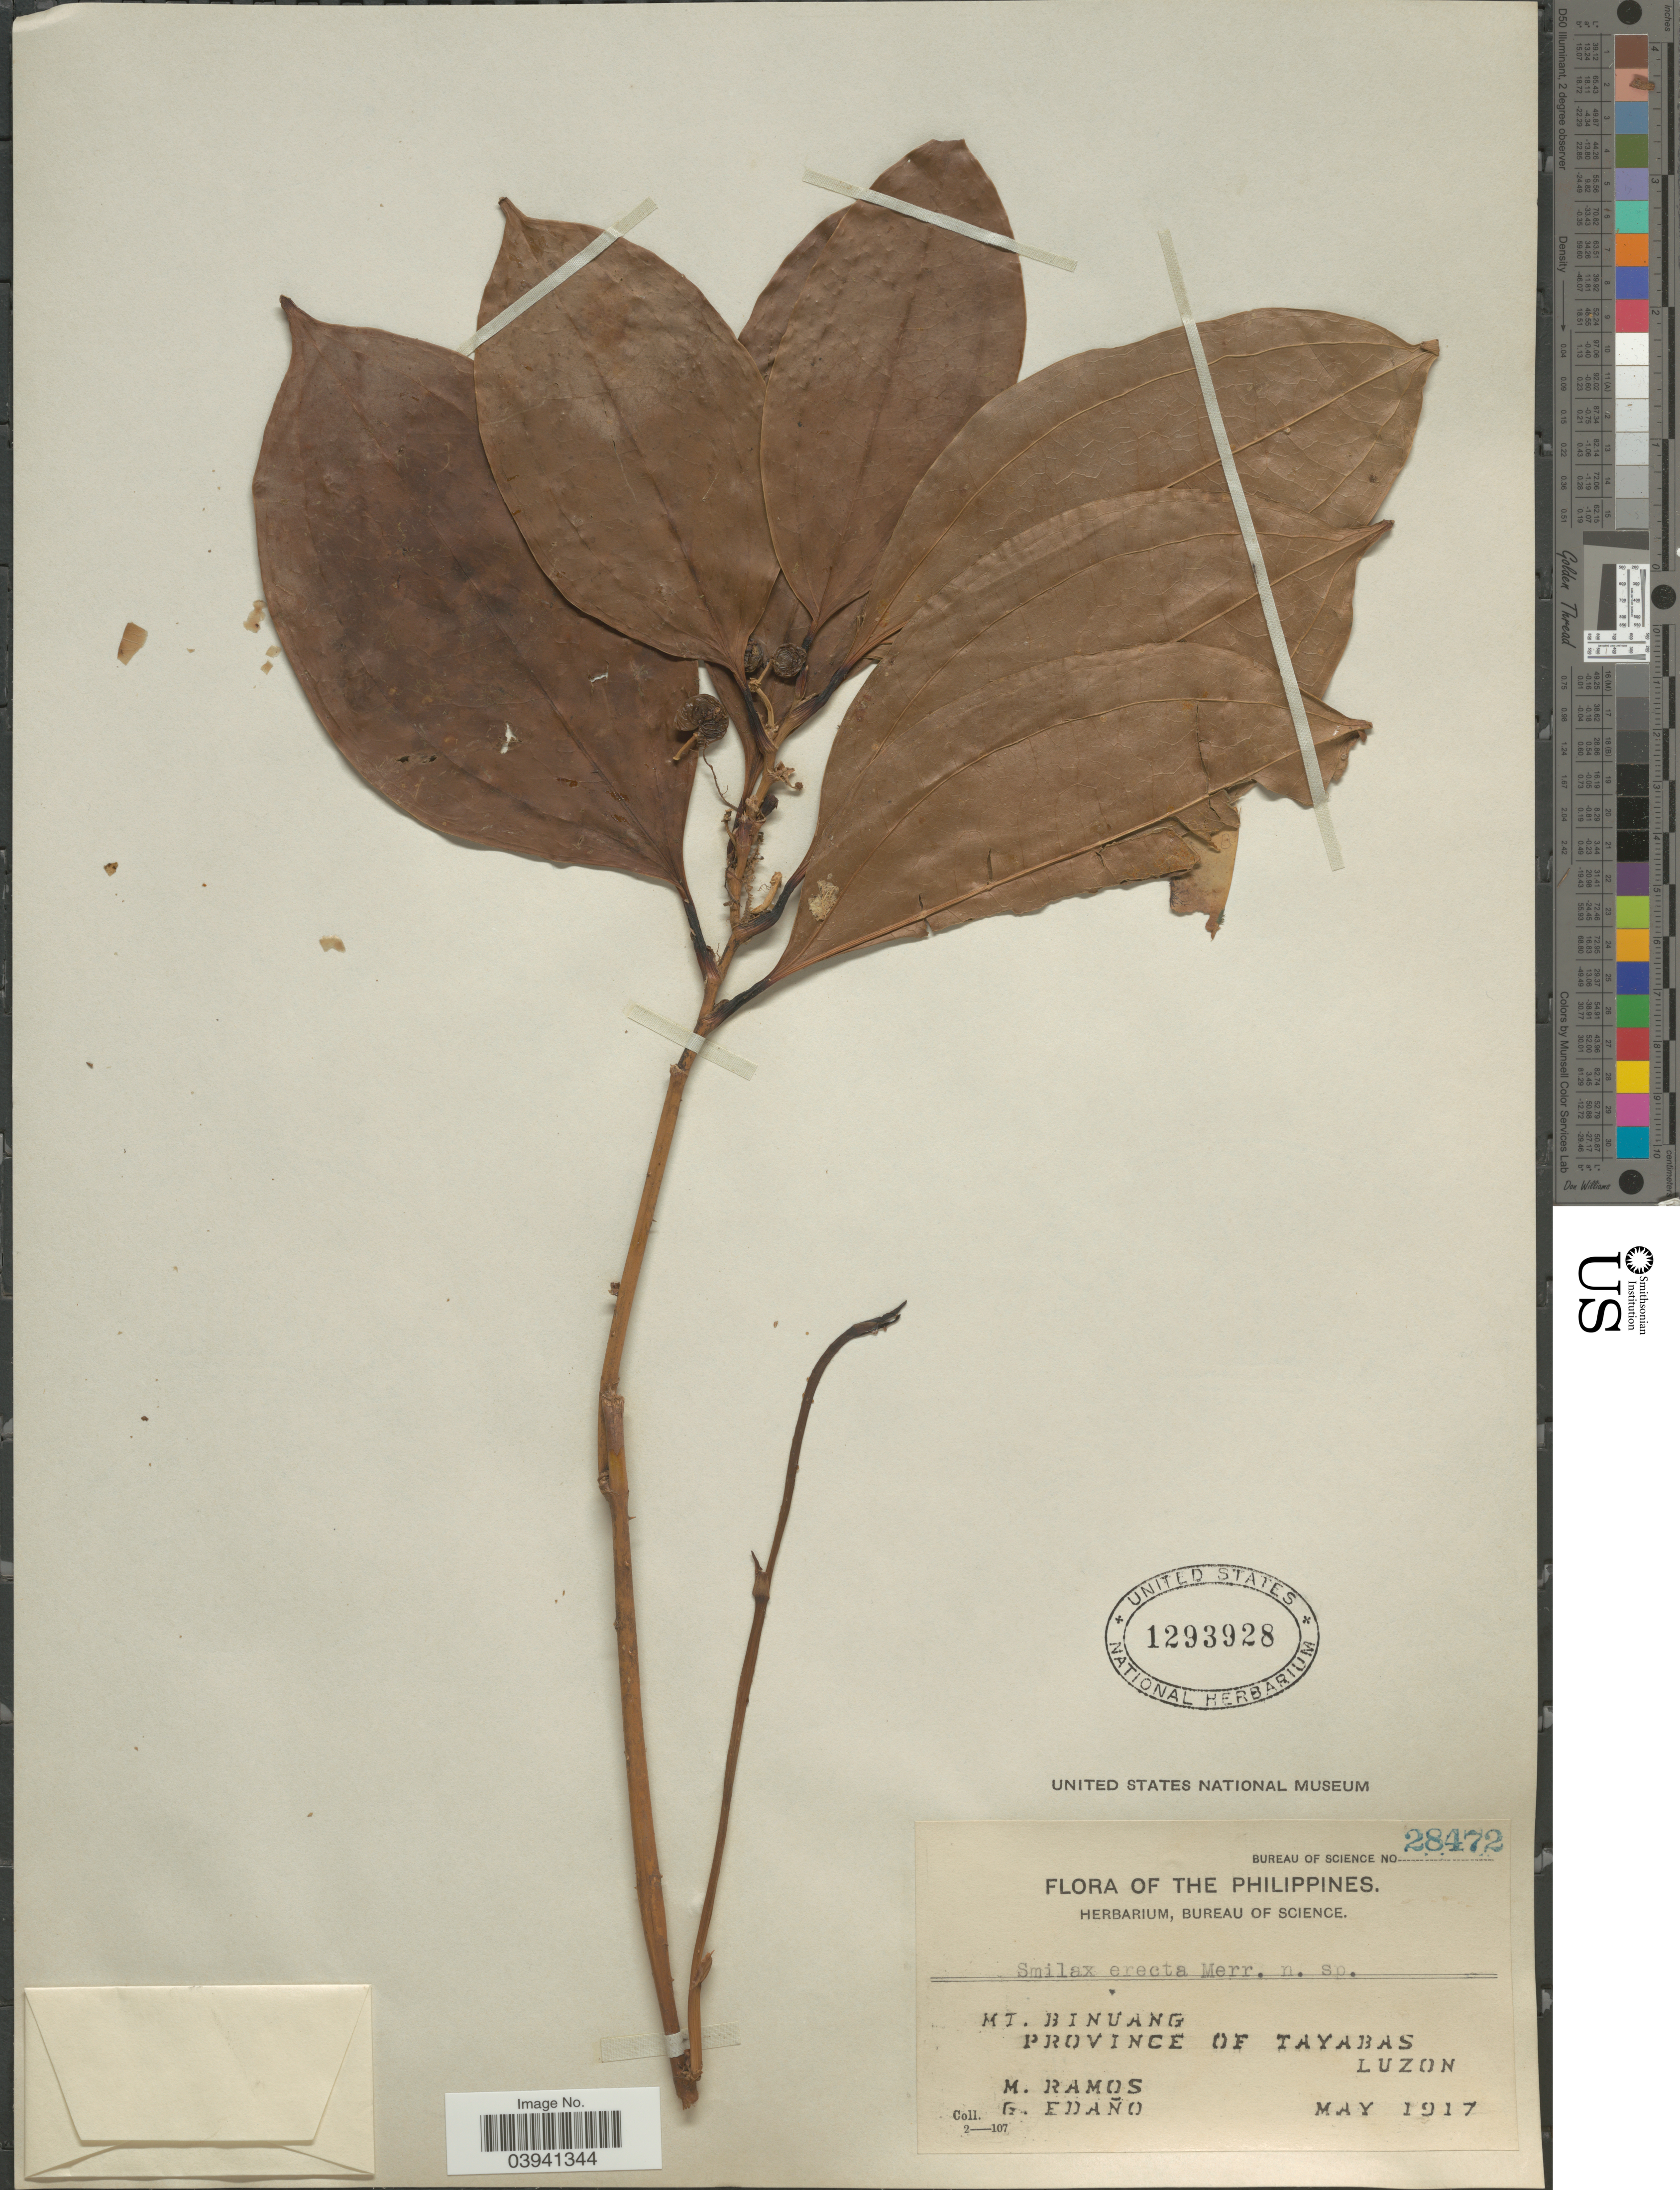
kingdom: Plantae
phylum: Tracheophyta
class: Liliopsida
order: Liliales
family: Smilacaceae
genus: Smilax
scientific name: Smilax erecta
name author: Merr.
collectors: M. Ramos & G. Edaño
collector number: Bureau of Science 28472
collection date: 1917-05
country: Philippines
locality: Mt. Binuang. Province of Tayabas. Luzon.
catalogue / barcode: US 1293928